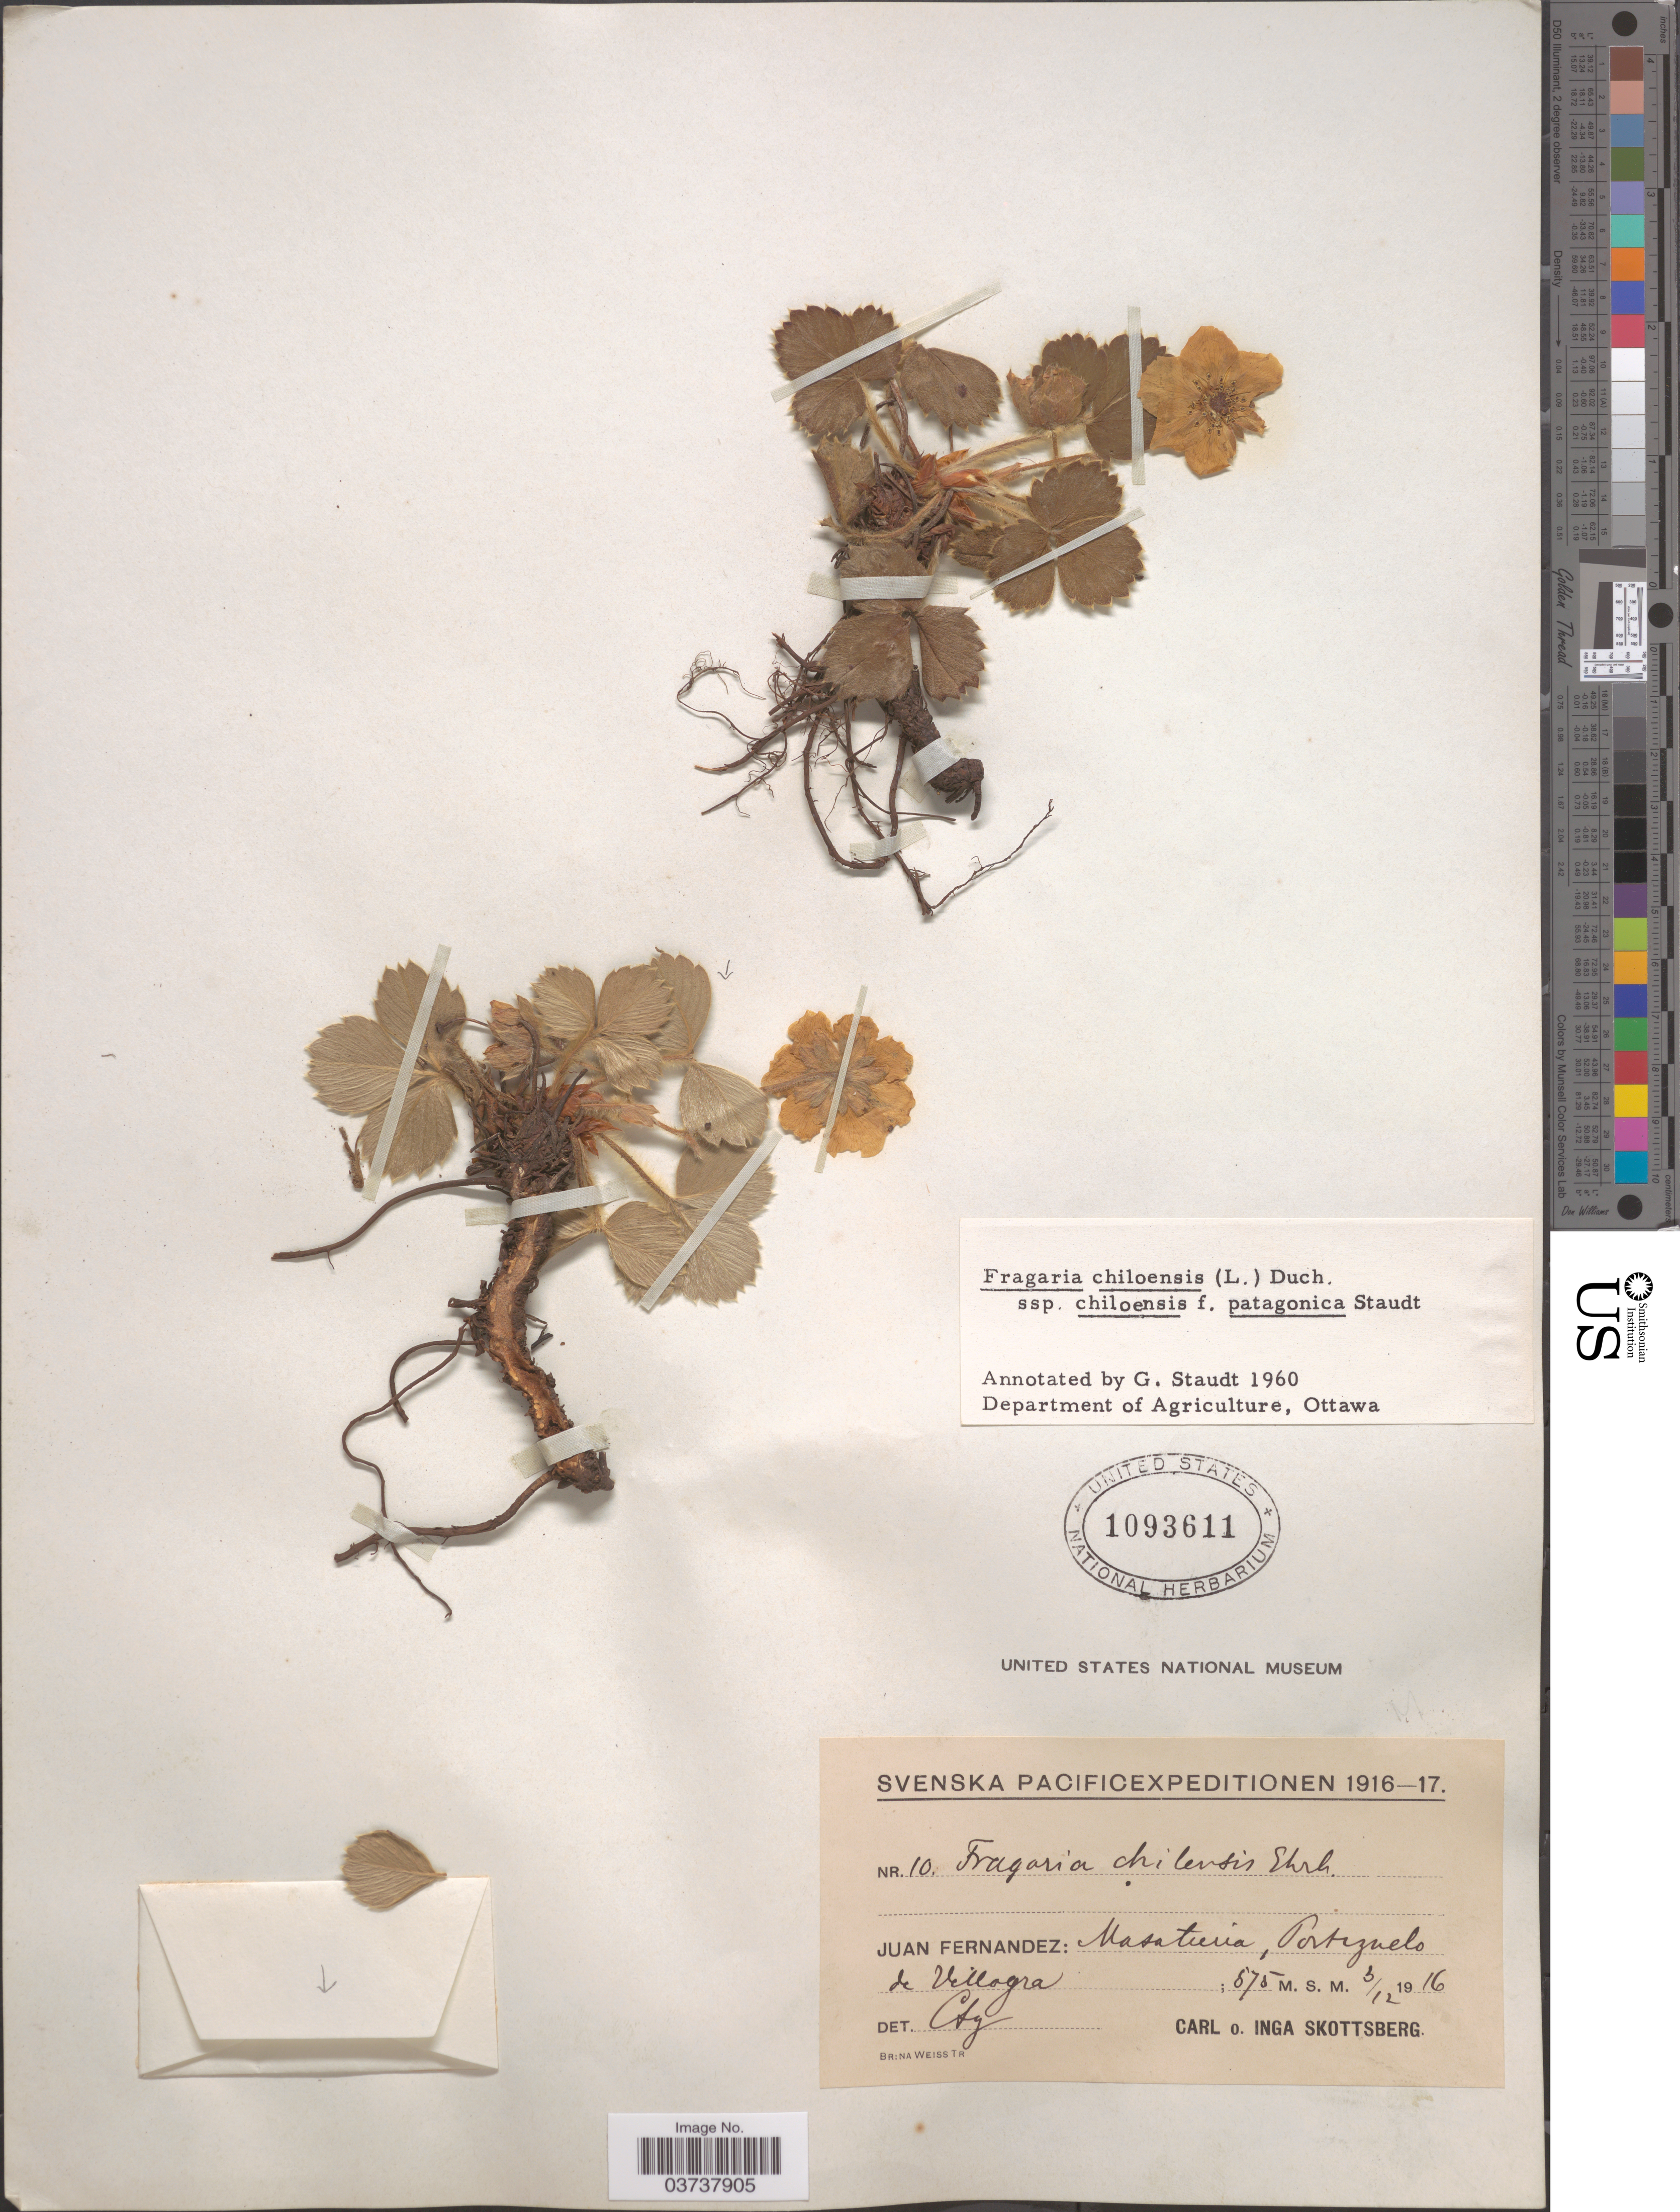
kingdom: Plantae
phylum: Tracheophyta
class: Magnoliopsida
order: Rosales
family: Rosaceae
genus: Fragaria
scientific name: Fragaria chiloensis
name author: (L.) Mill.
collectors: C. Skottsberg & I. Skottsberg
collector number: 10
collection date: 1916-12-03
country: Chile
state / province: Valparaíso (V)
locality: Juan Fernandez: Masaturia, Portezuelo de Villagra.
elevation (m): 575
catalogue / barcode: US 1093611